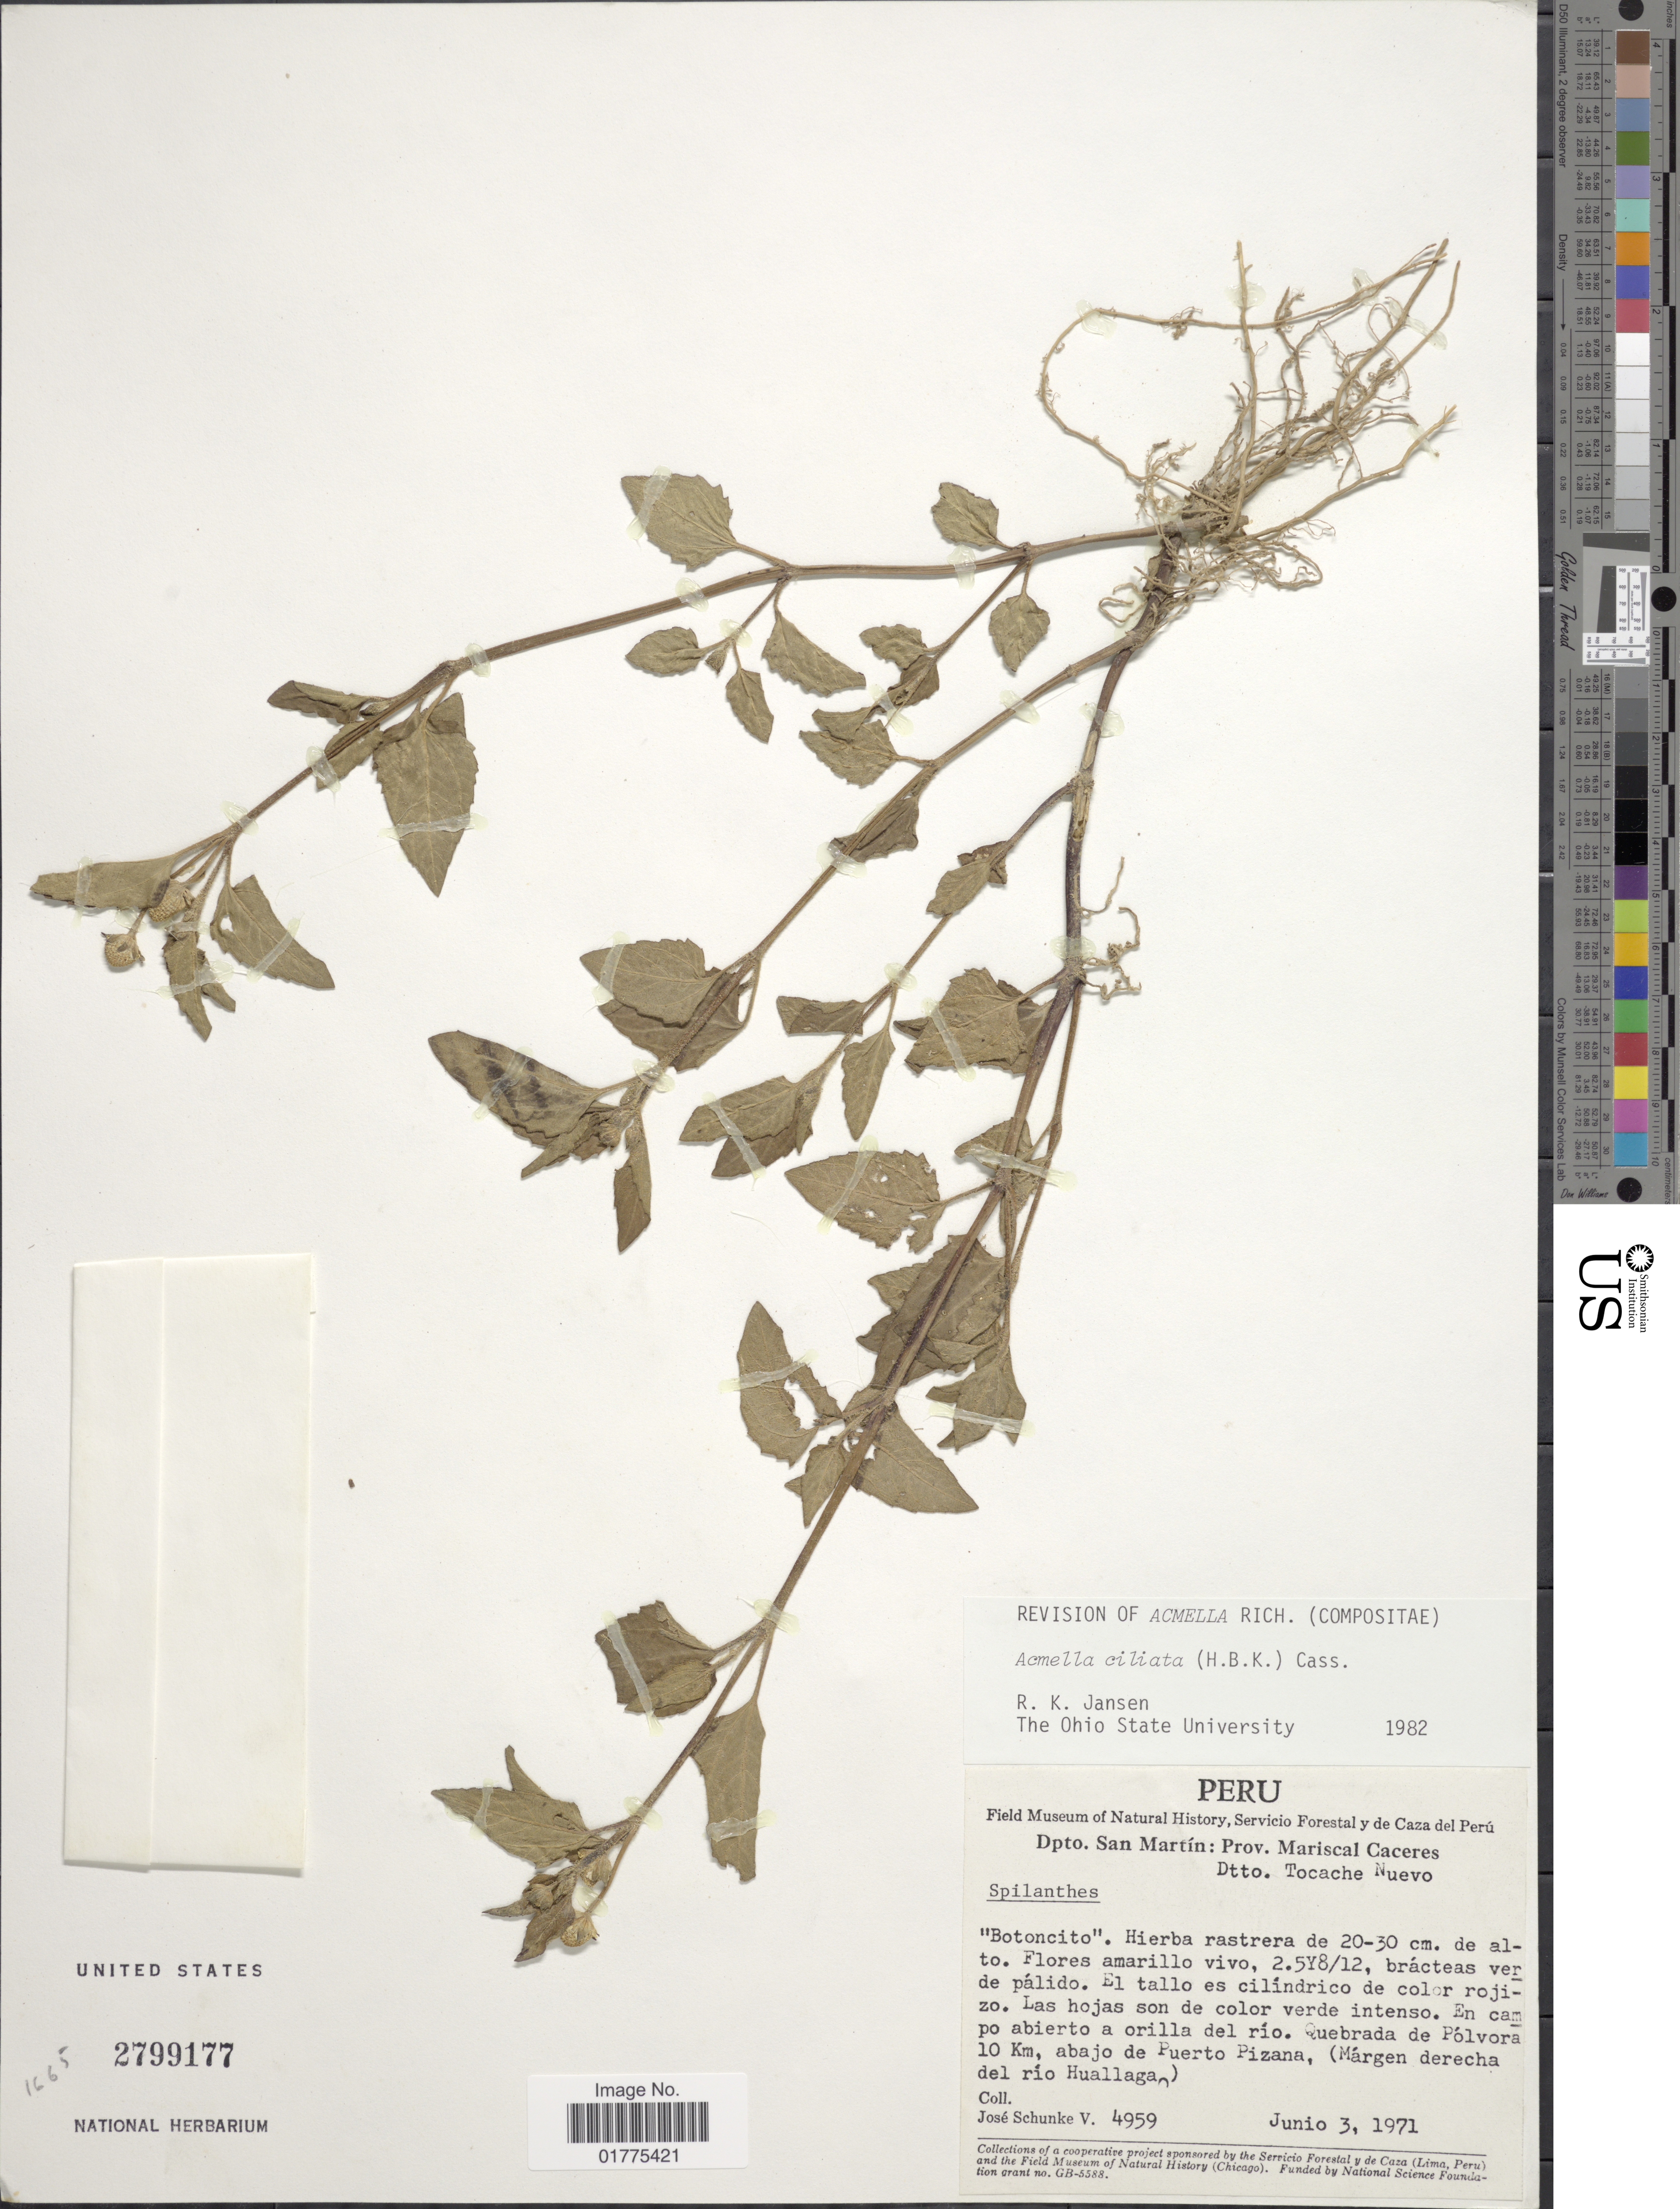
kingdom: Plantae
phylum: Tracheophyta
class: Magnoliopsida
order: Asterales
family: Asteraceae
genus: Acmella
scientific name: Acmella ciliata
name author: (Kunth) Cass.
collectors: J. Schunke Vigo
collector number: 4959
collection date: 1971-06-03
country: Peru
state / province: San Martín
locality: Dpto. San Martin: Prov. Mariscal Caceres, Dtto. Tocache Nuevo, En campo abierto a orilla del rio, Quebrada de Polvora 10 km. abajo de Puerto Pizana, (Margen derecha del rio Huallaga)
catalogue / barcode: US 2799177